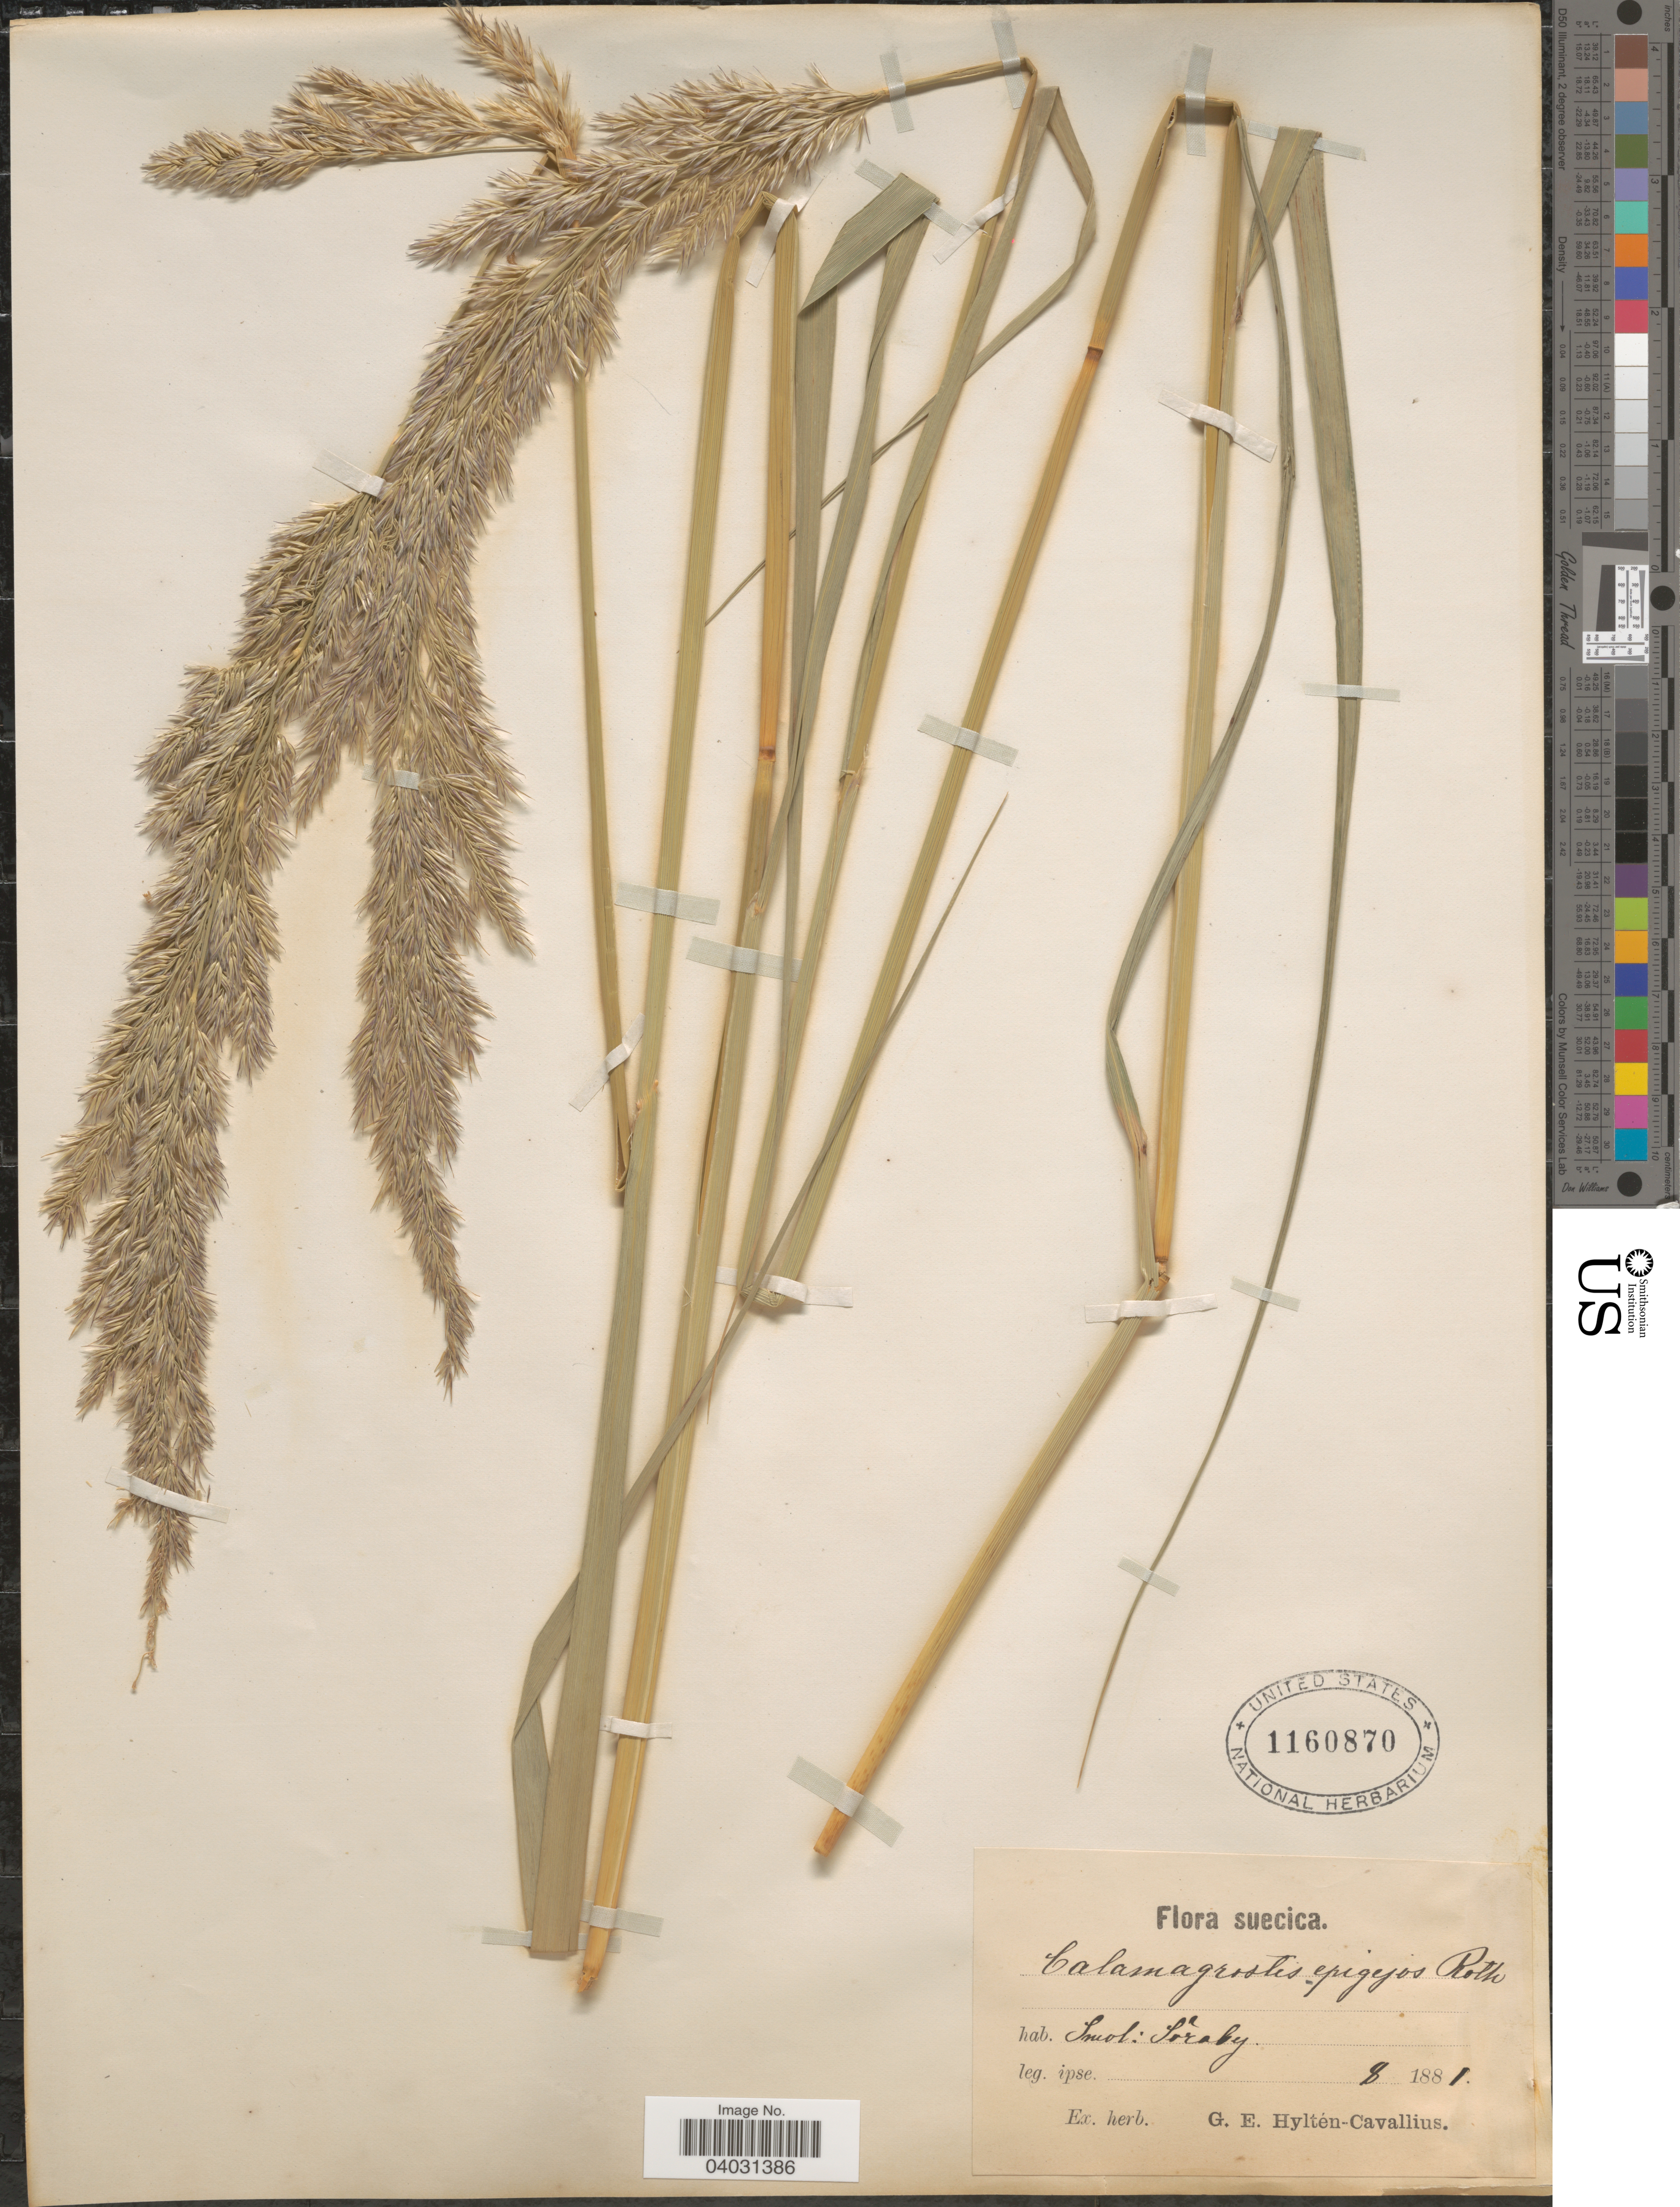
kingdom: Plantae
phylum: Tracheophyta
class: Liliopsida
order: Poales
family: Poaceae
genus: Calamagrostis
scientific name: Calamagrostis epigeios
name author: (L.) Roth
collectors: -. Ipse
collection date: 1881-08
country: Sweden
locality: Suecica. Smol: Soraby.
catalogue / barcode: US 1160870